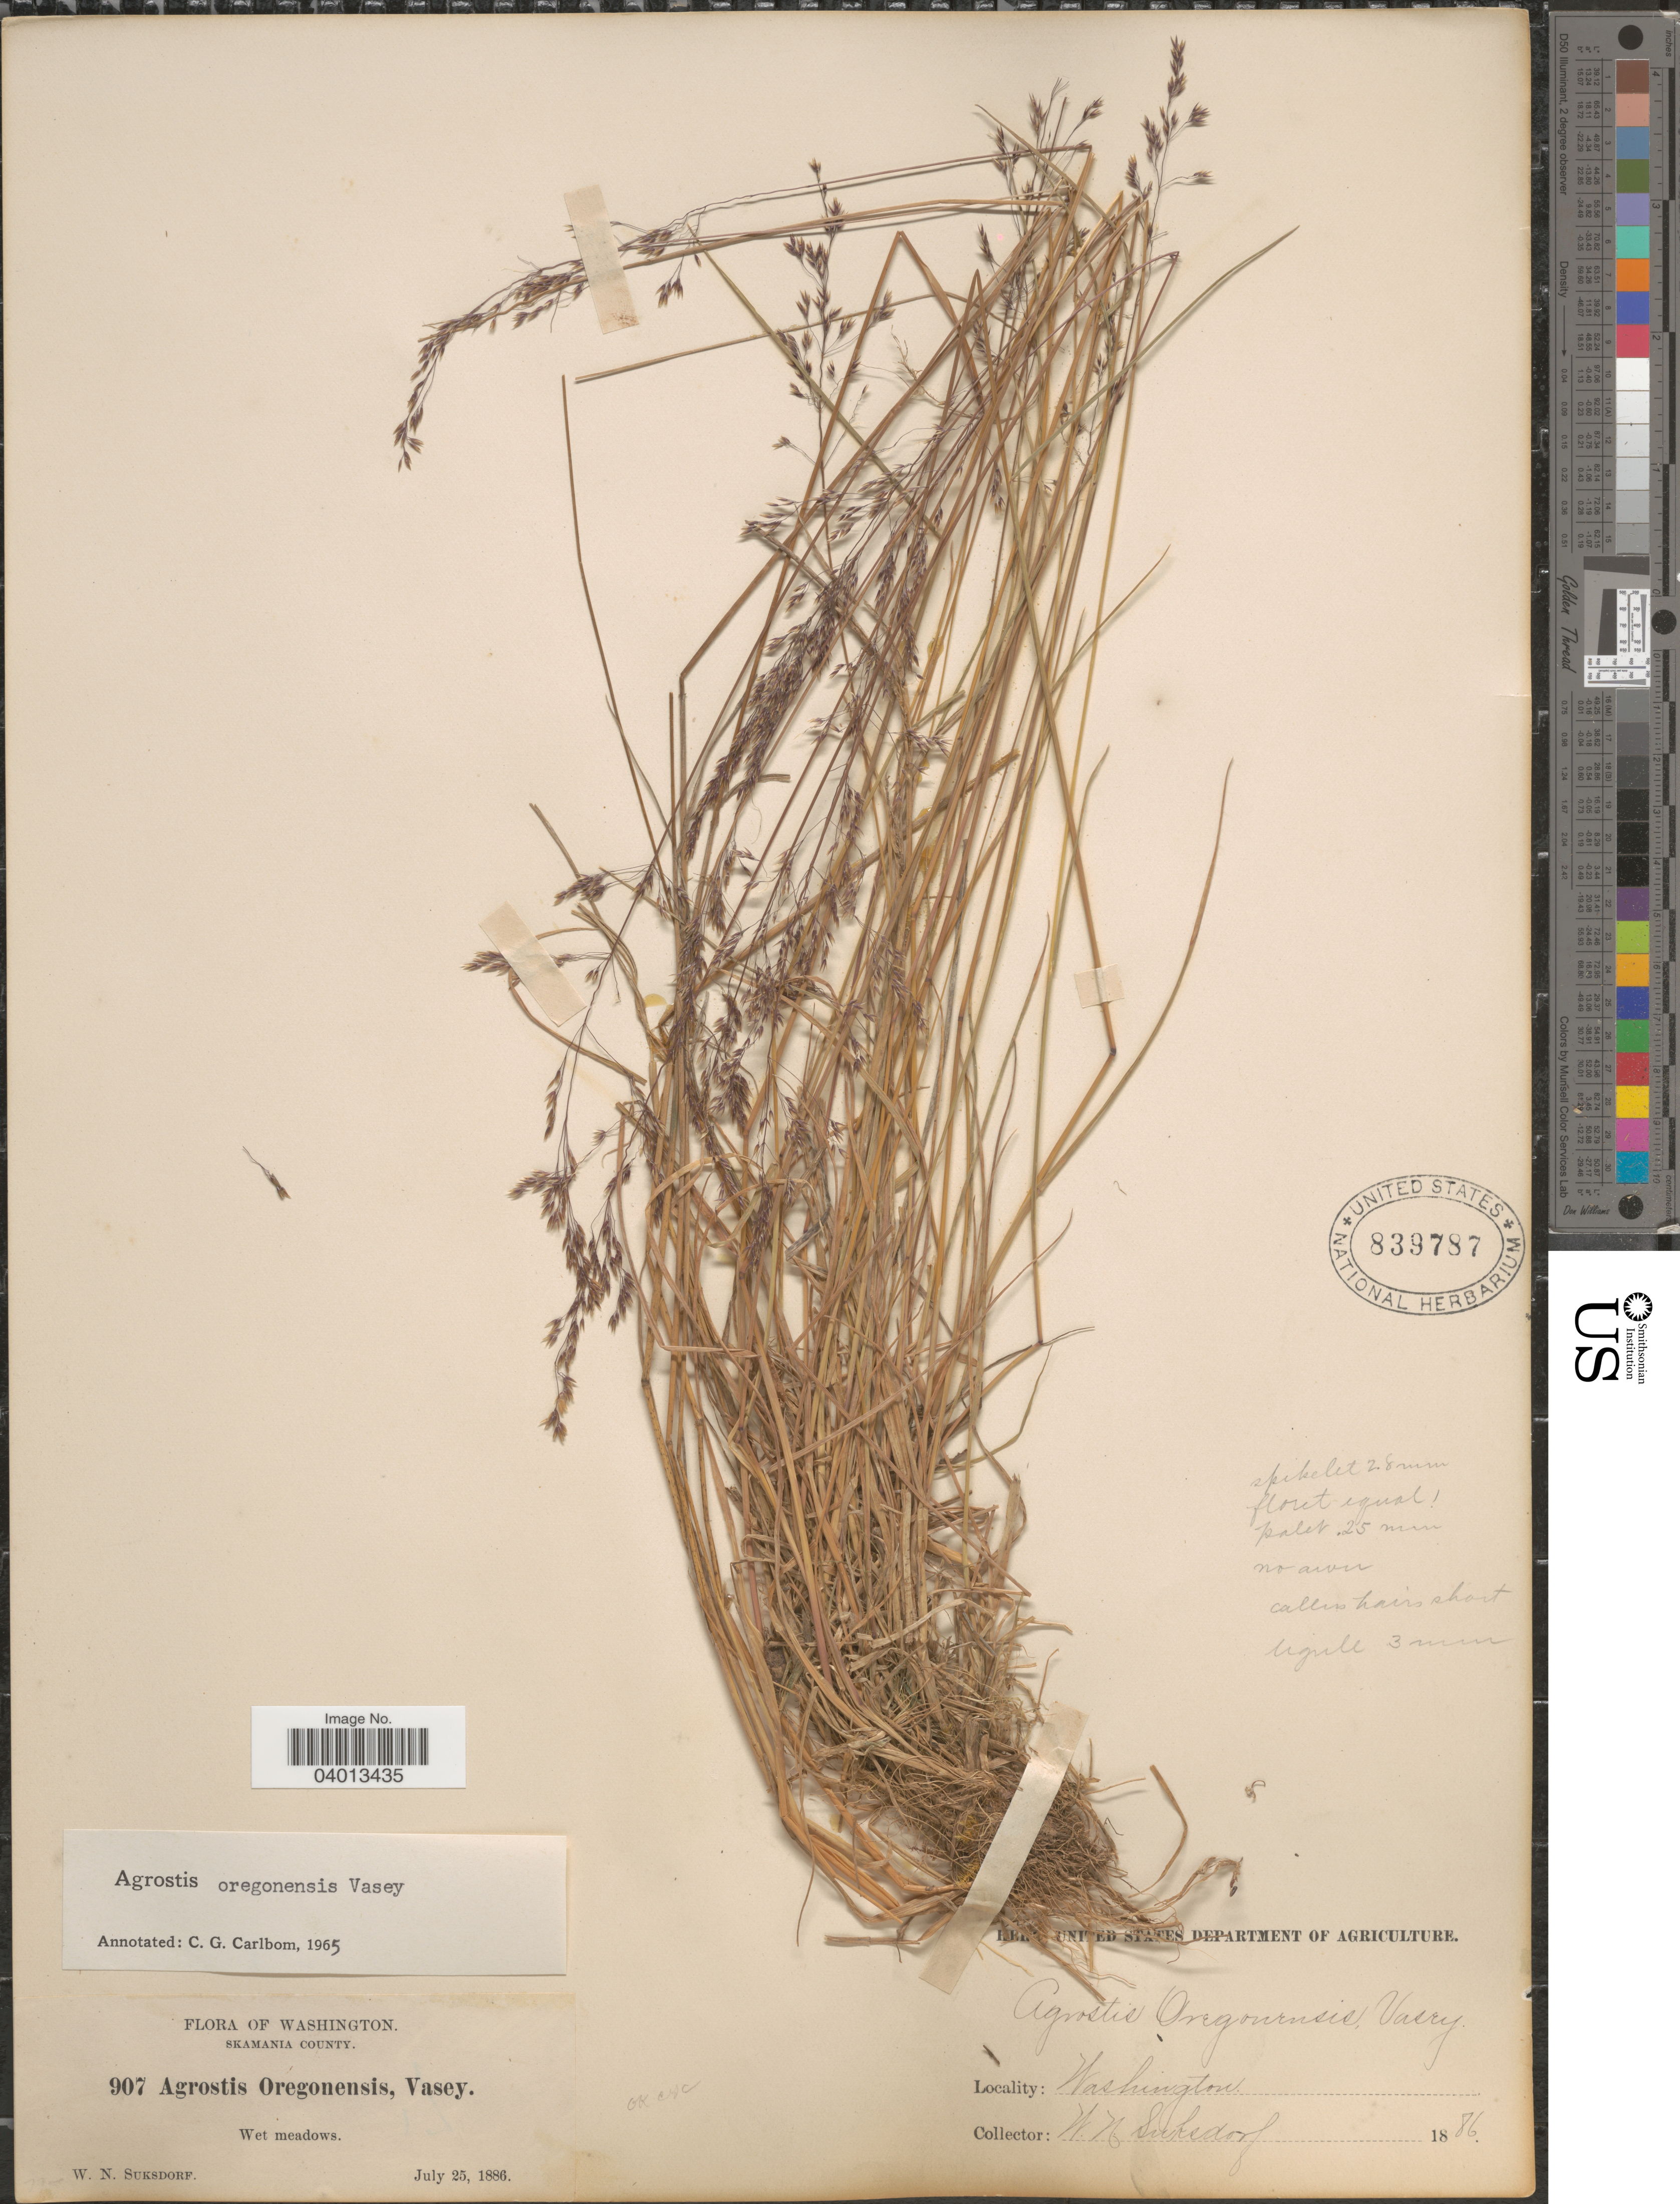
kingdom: Plantae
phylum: Tracheophyta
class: Liliopsida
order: Poales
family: Poaceae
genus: Agrostis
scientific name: Agrostis oregonensis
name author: Vasey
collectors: W. N. Suksdorf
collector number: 907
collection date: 1886-07-25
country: United States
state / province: Washington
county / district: Skamania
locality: Skamania County.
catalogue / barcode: US 839787